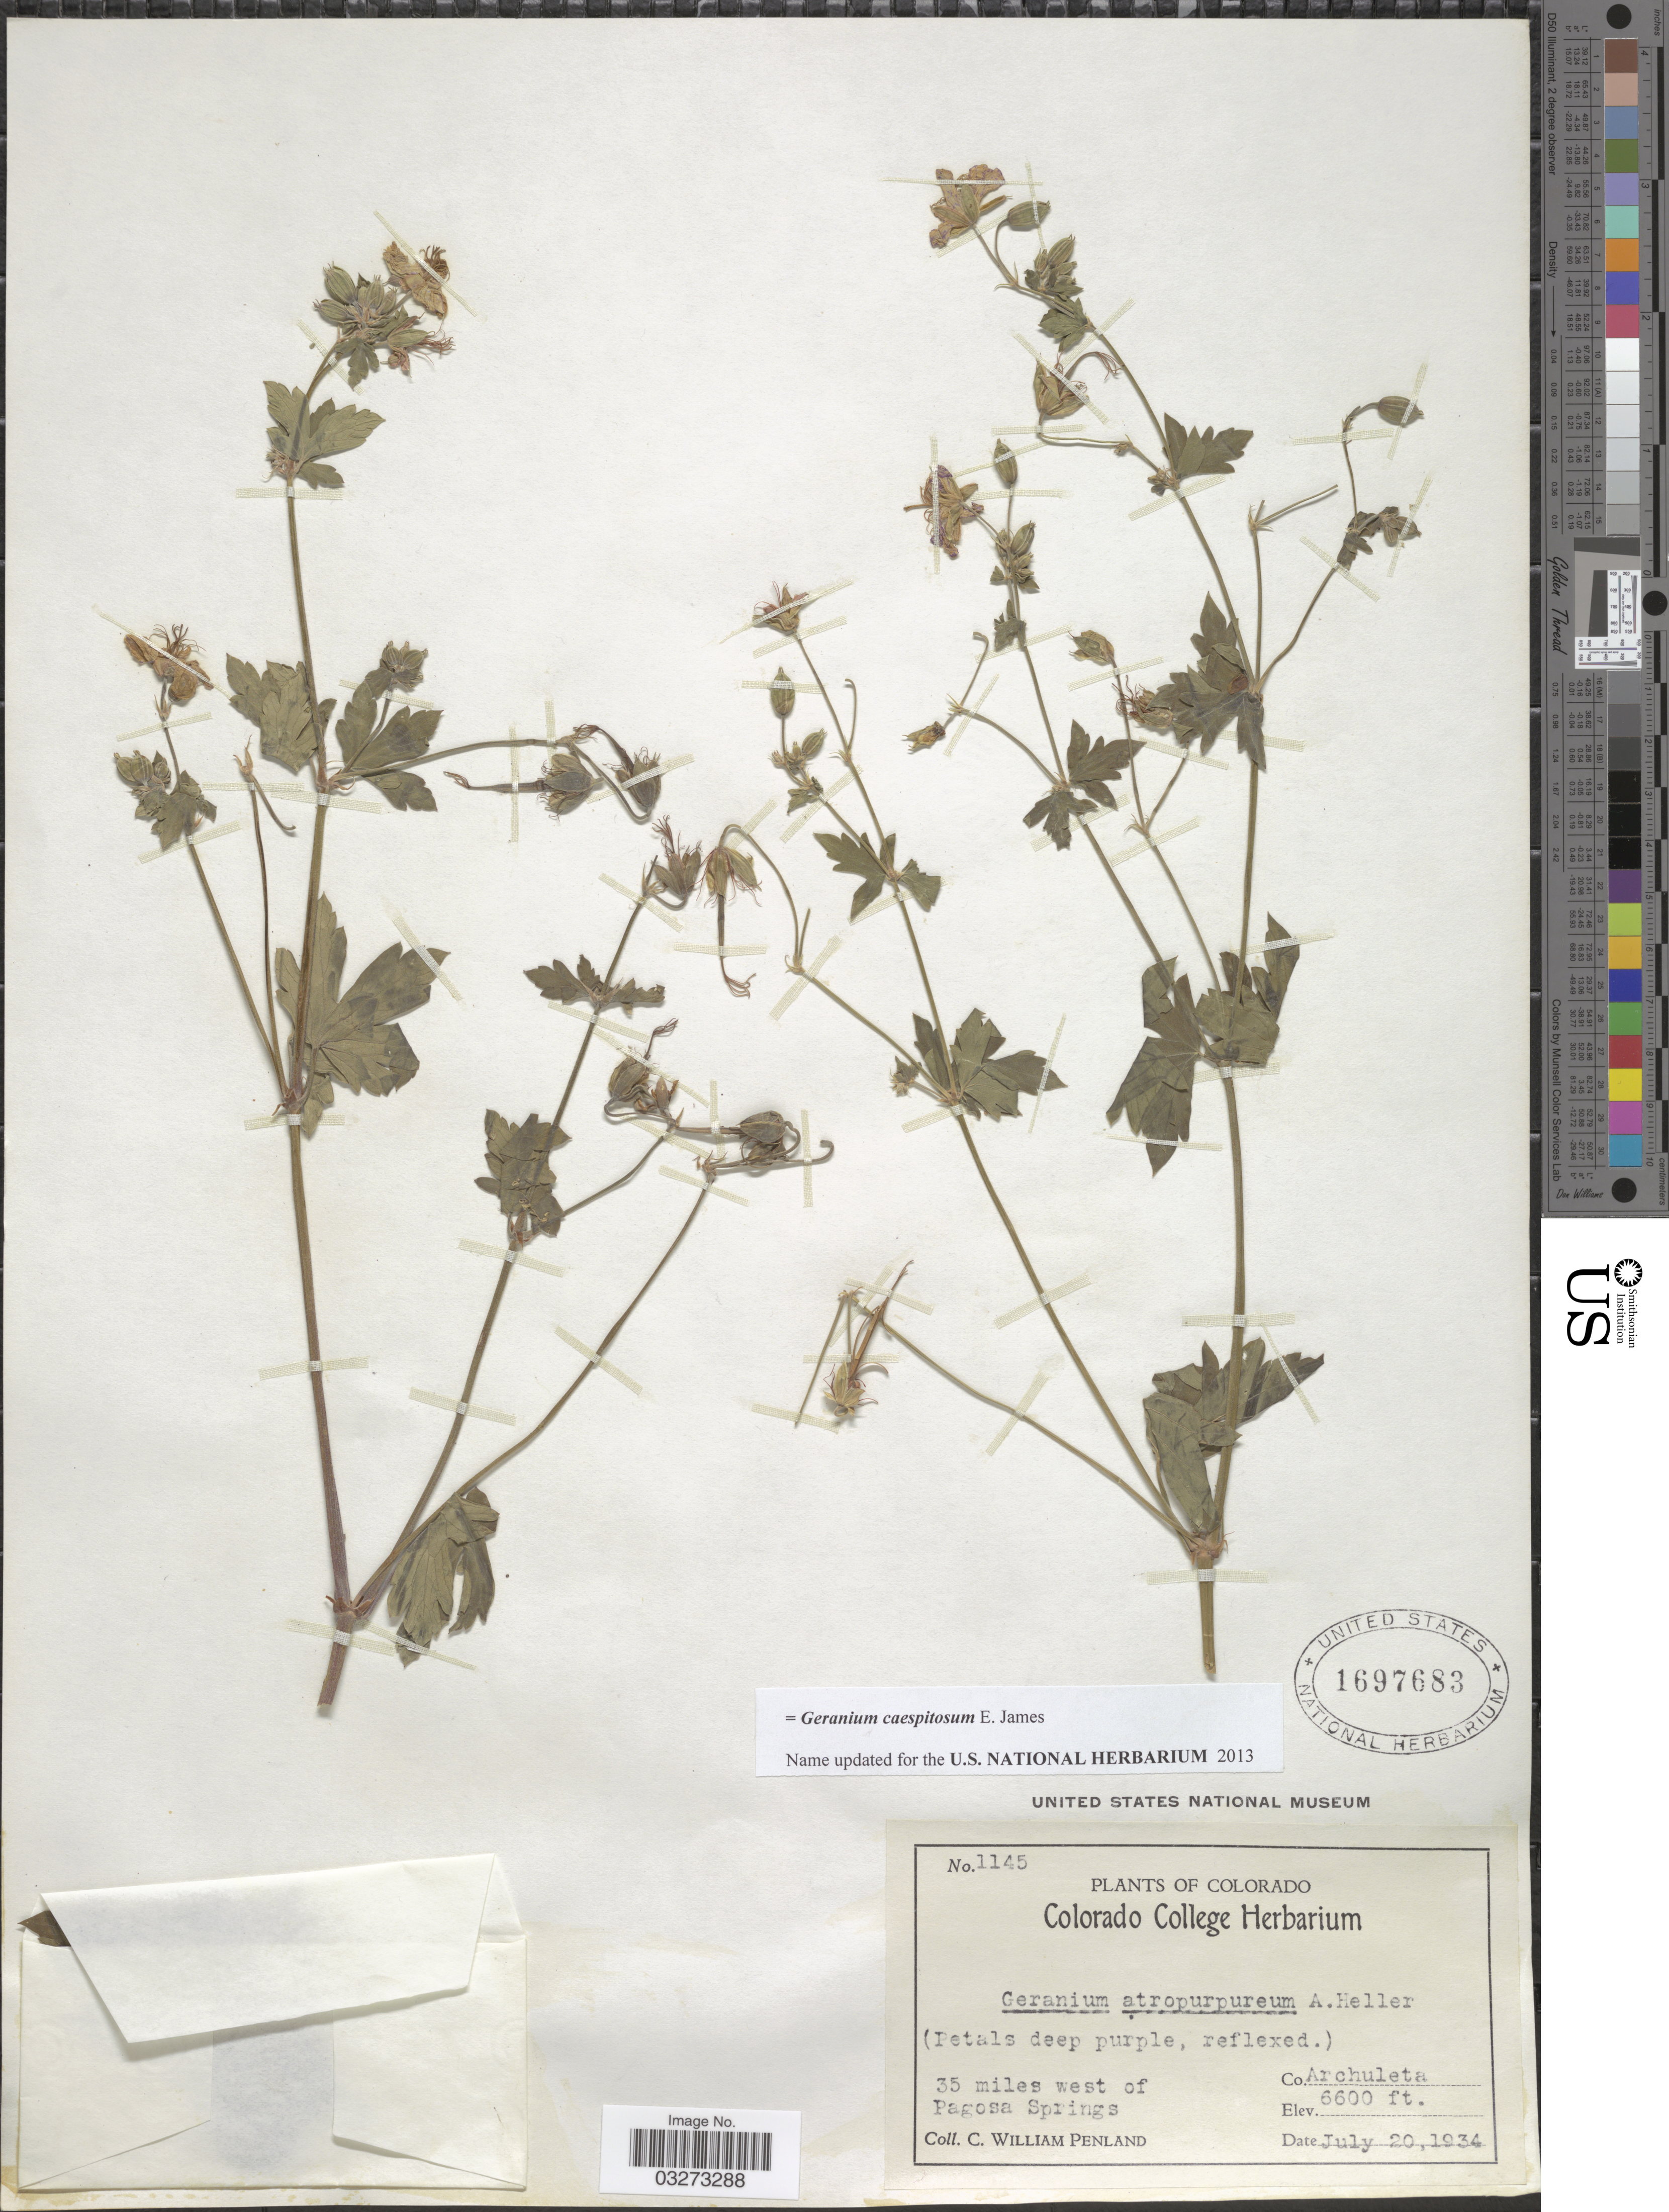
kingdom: Plantae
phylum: Tracheophyta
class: Magnoliopsida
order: Geraniales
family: Geraniaceae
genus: Geranium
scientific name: Geranium caespitosum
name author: E. James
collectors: C. W. Penland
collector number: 1145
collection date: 1934-07-20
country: United States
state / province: Colorado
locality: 35 miles west of Pagosa Springs. Co. Archuleta.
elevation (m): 2012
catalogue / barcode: US 1697683